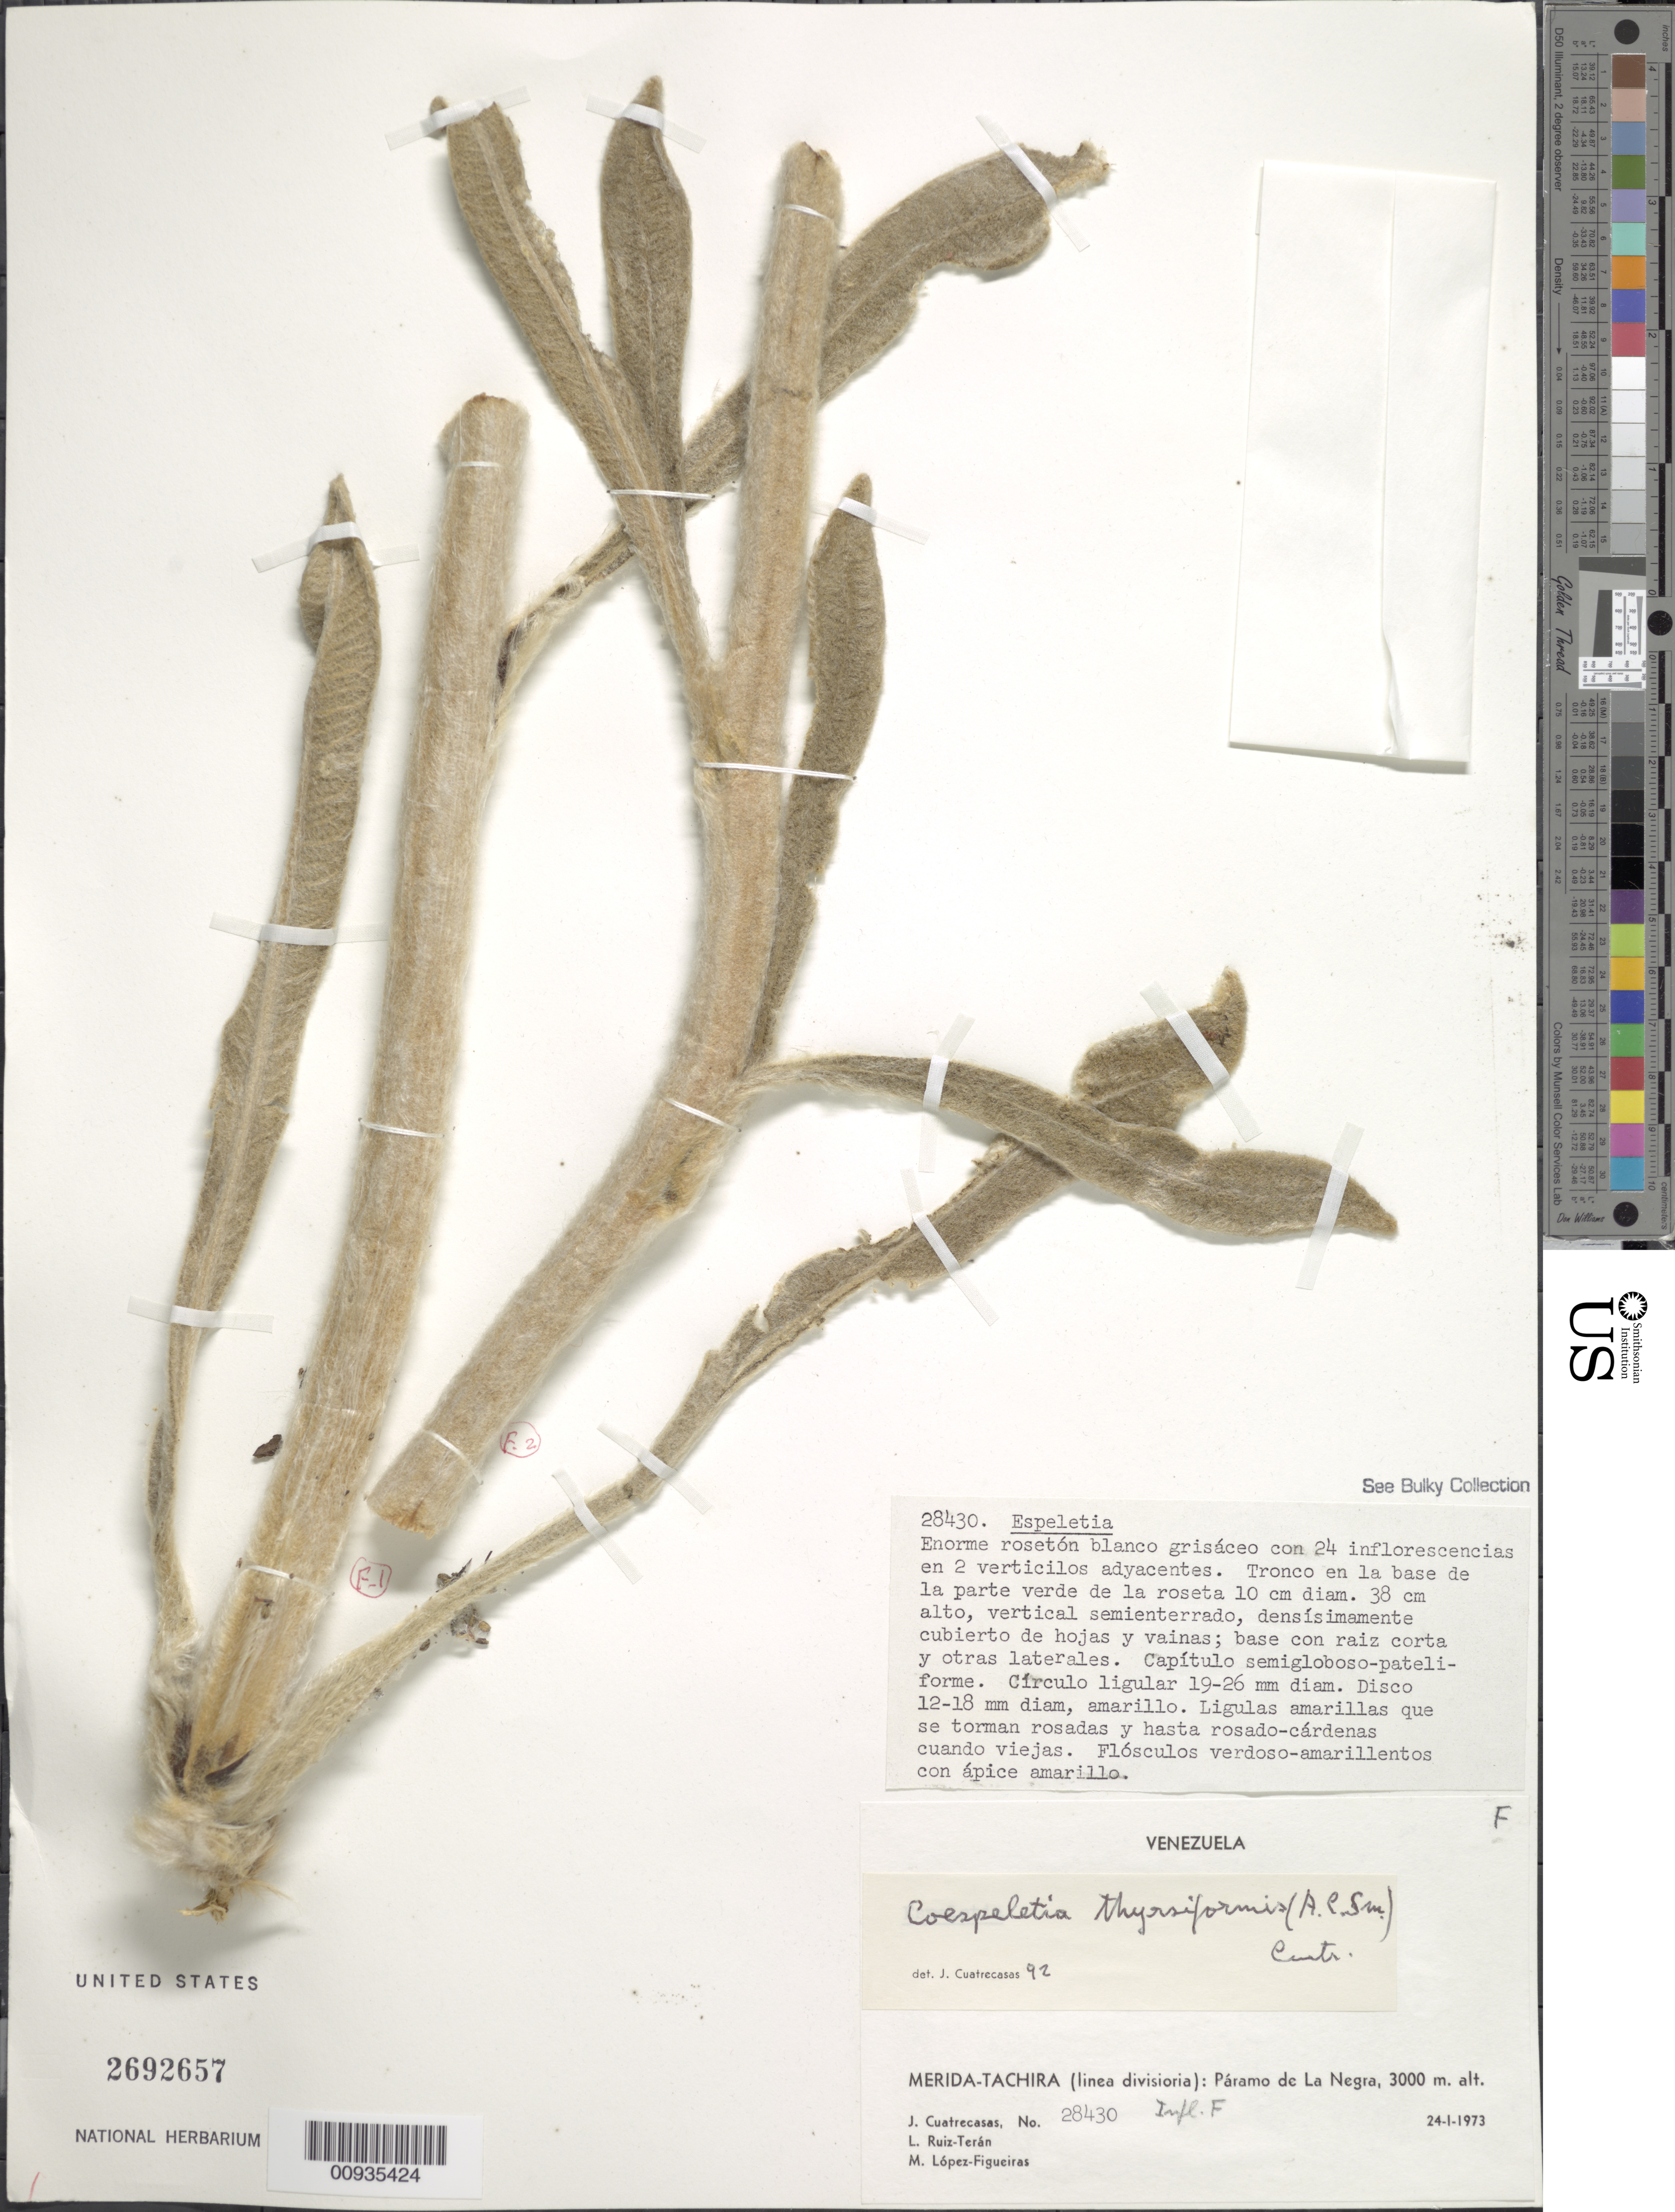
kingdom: Plantae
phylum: Tracheophyta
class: Magnoliopsida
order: Asterales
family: Asteraceae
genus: Coespeletia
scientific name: Coespeletia thyrsiformis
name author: (A.C. Sm.) Cuatrec.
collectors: J. Cuatrecasas, L. E. Ruíz-Terán & M. López Figueiras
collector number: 28430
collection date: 1973-01-24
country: Venezuela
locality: Páramo de La Negra. Mérida-Táchira (linea divisoria).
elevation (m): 3000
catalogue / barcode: US 2692657